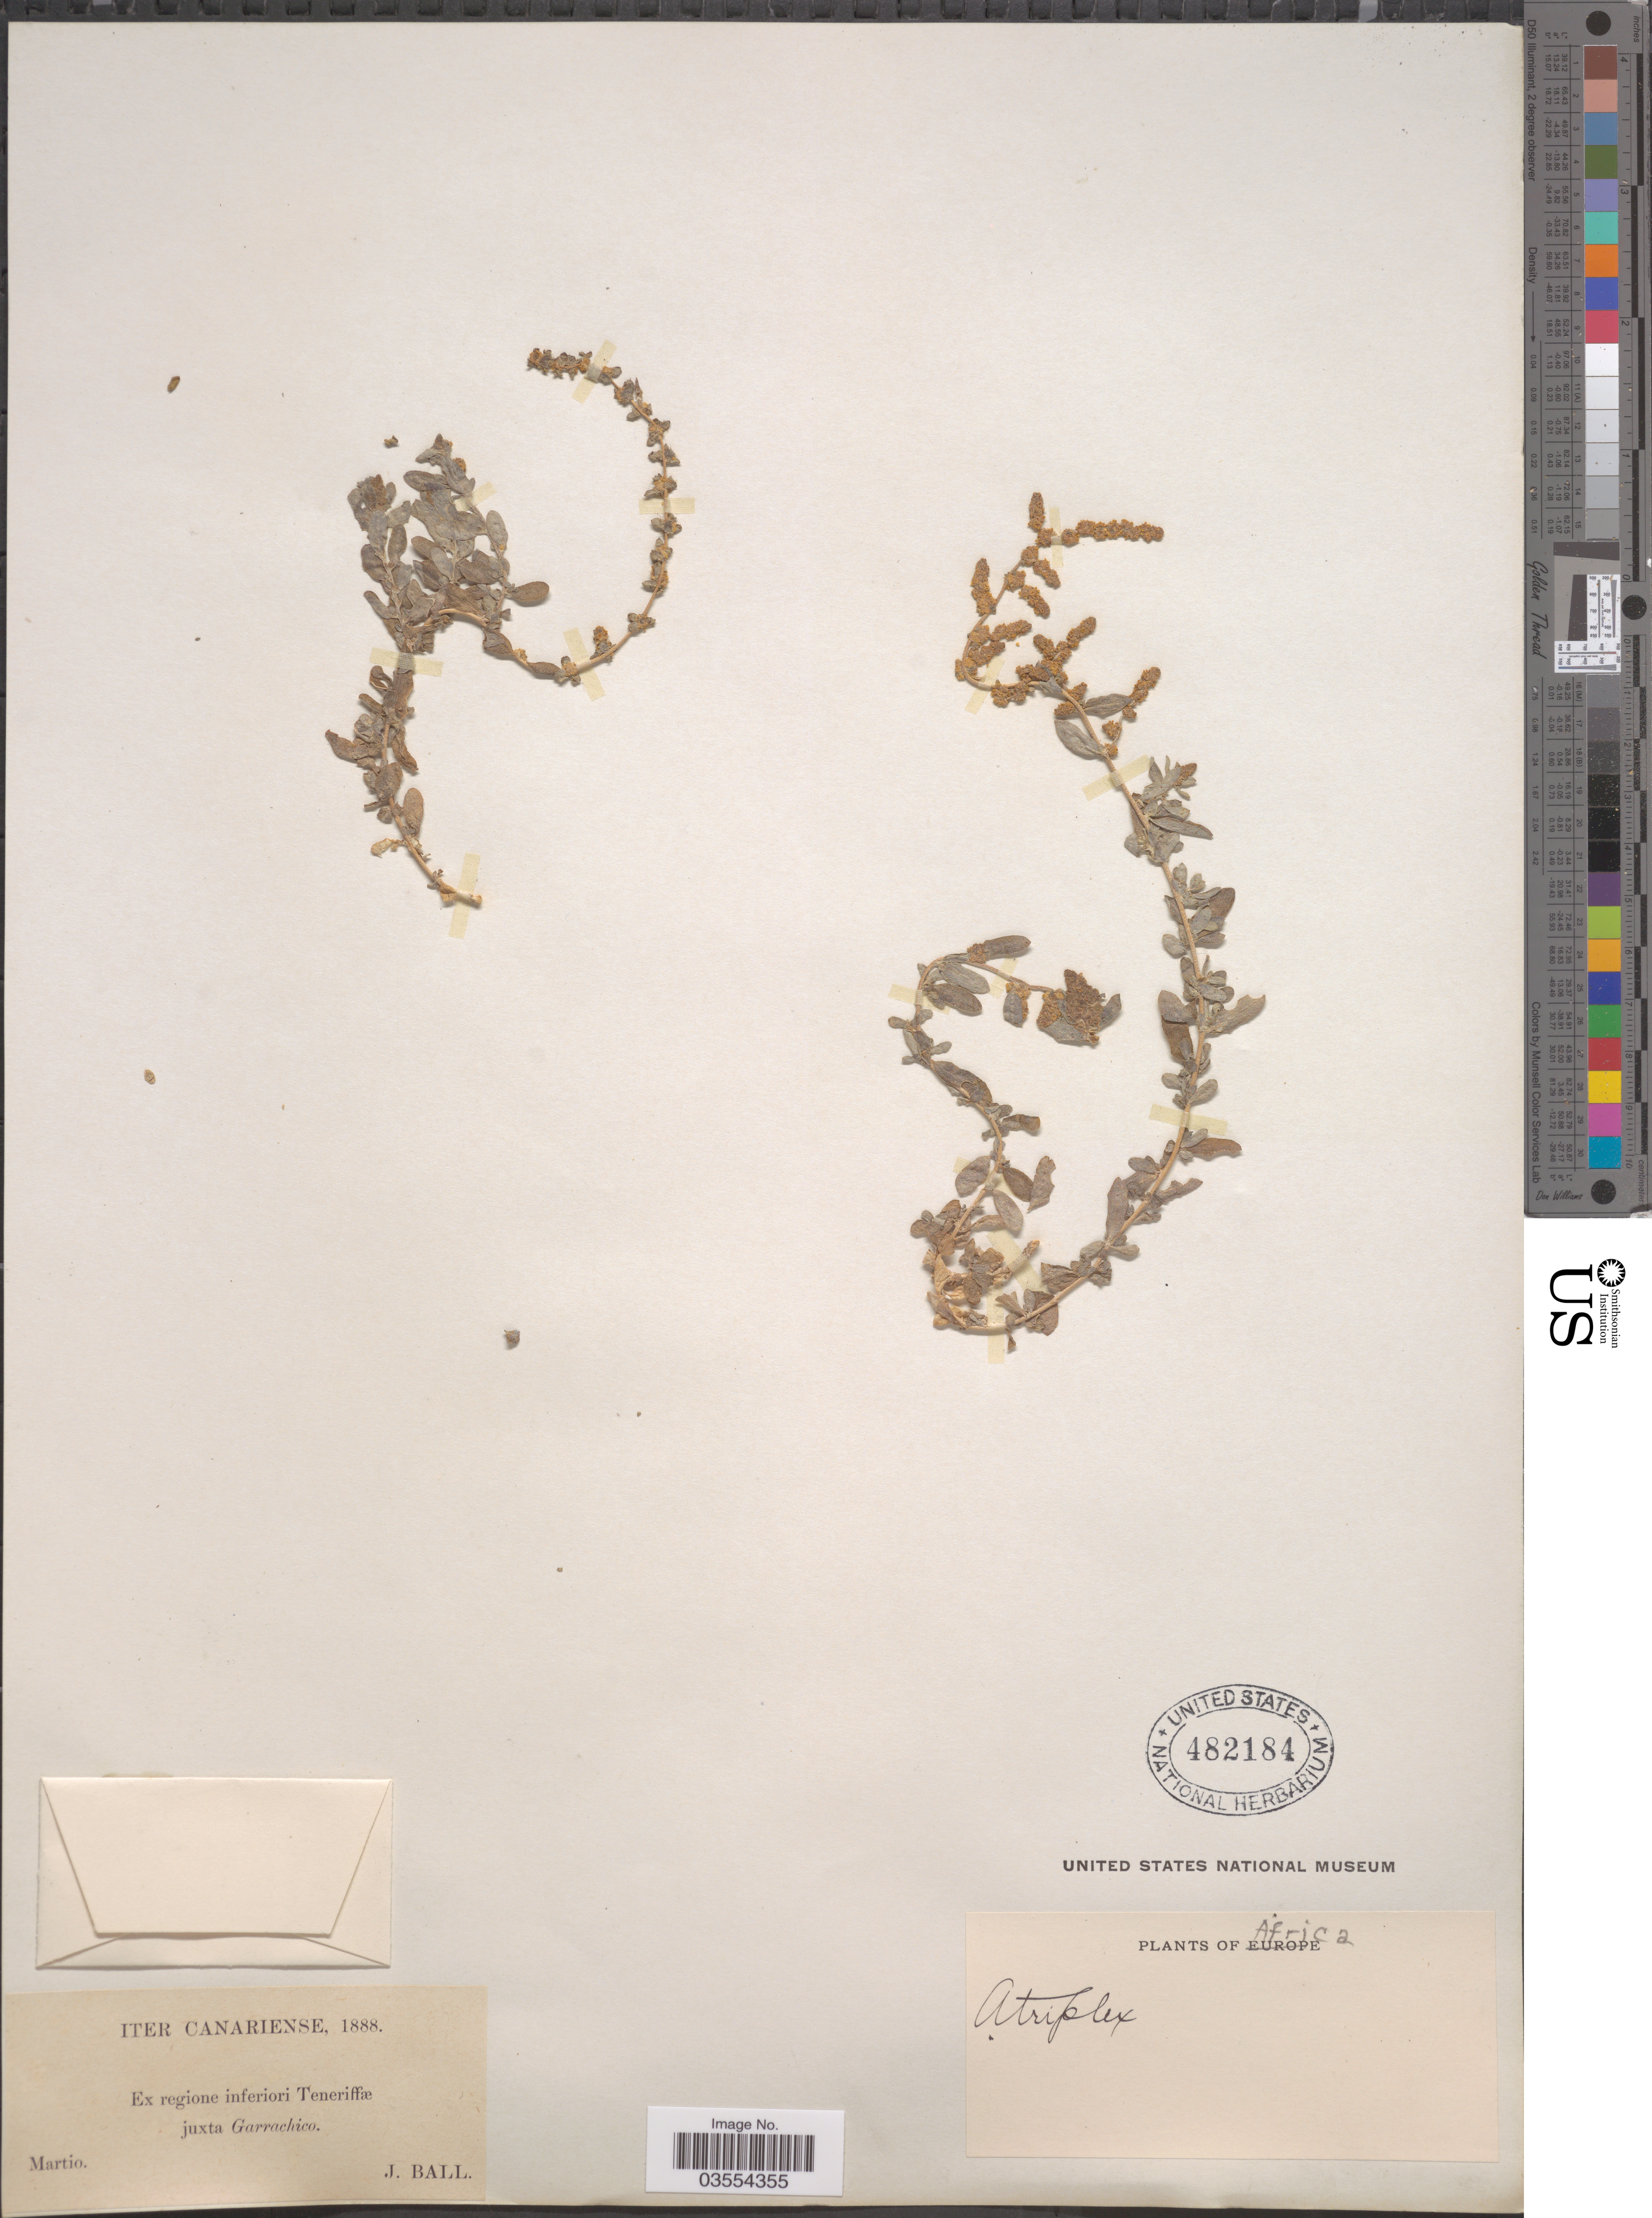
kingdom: Plantae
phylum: Tracheophyta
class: Magnoliopsida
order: Caryophyllales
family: Amaranthaceae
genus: Atriplex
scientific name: Atriplex sp.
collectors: J. Ball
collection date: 1888-03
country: Spain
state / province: Canarias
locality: Iter Canariense, Ex regione inferiori Teneriffæ juxta Garrachico.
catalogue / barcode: US 482184